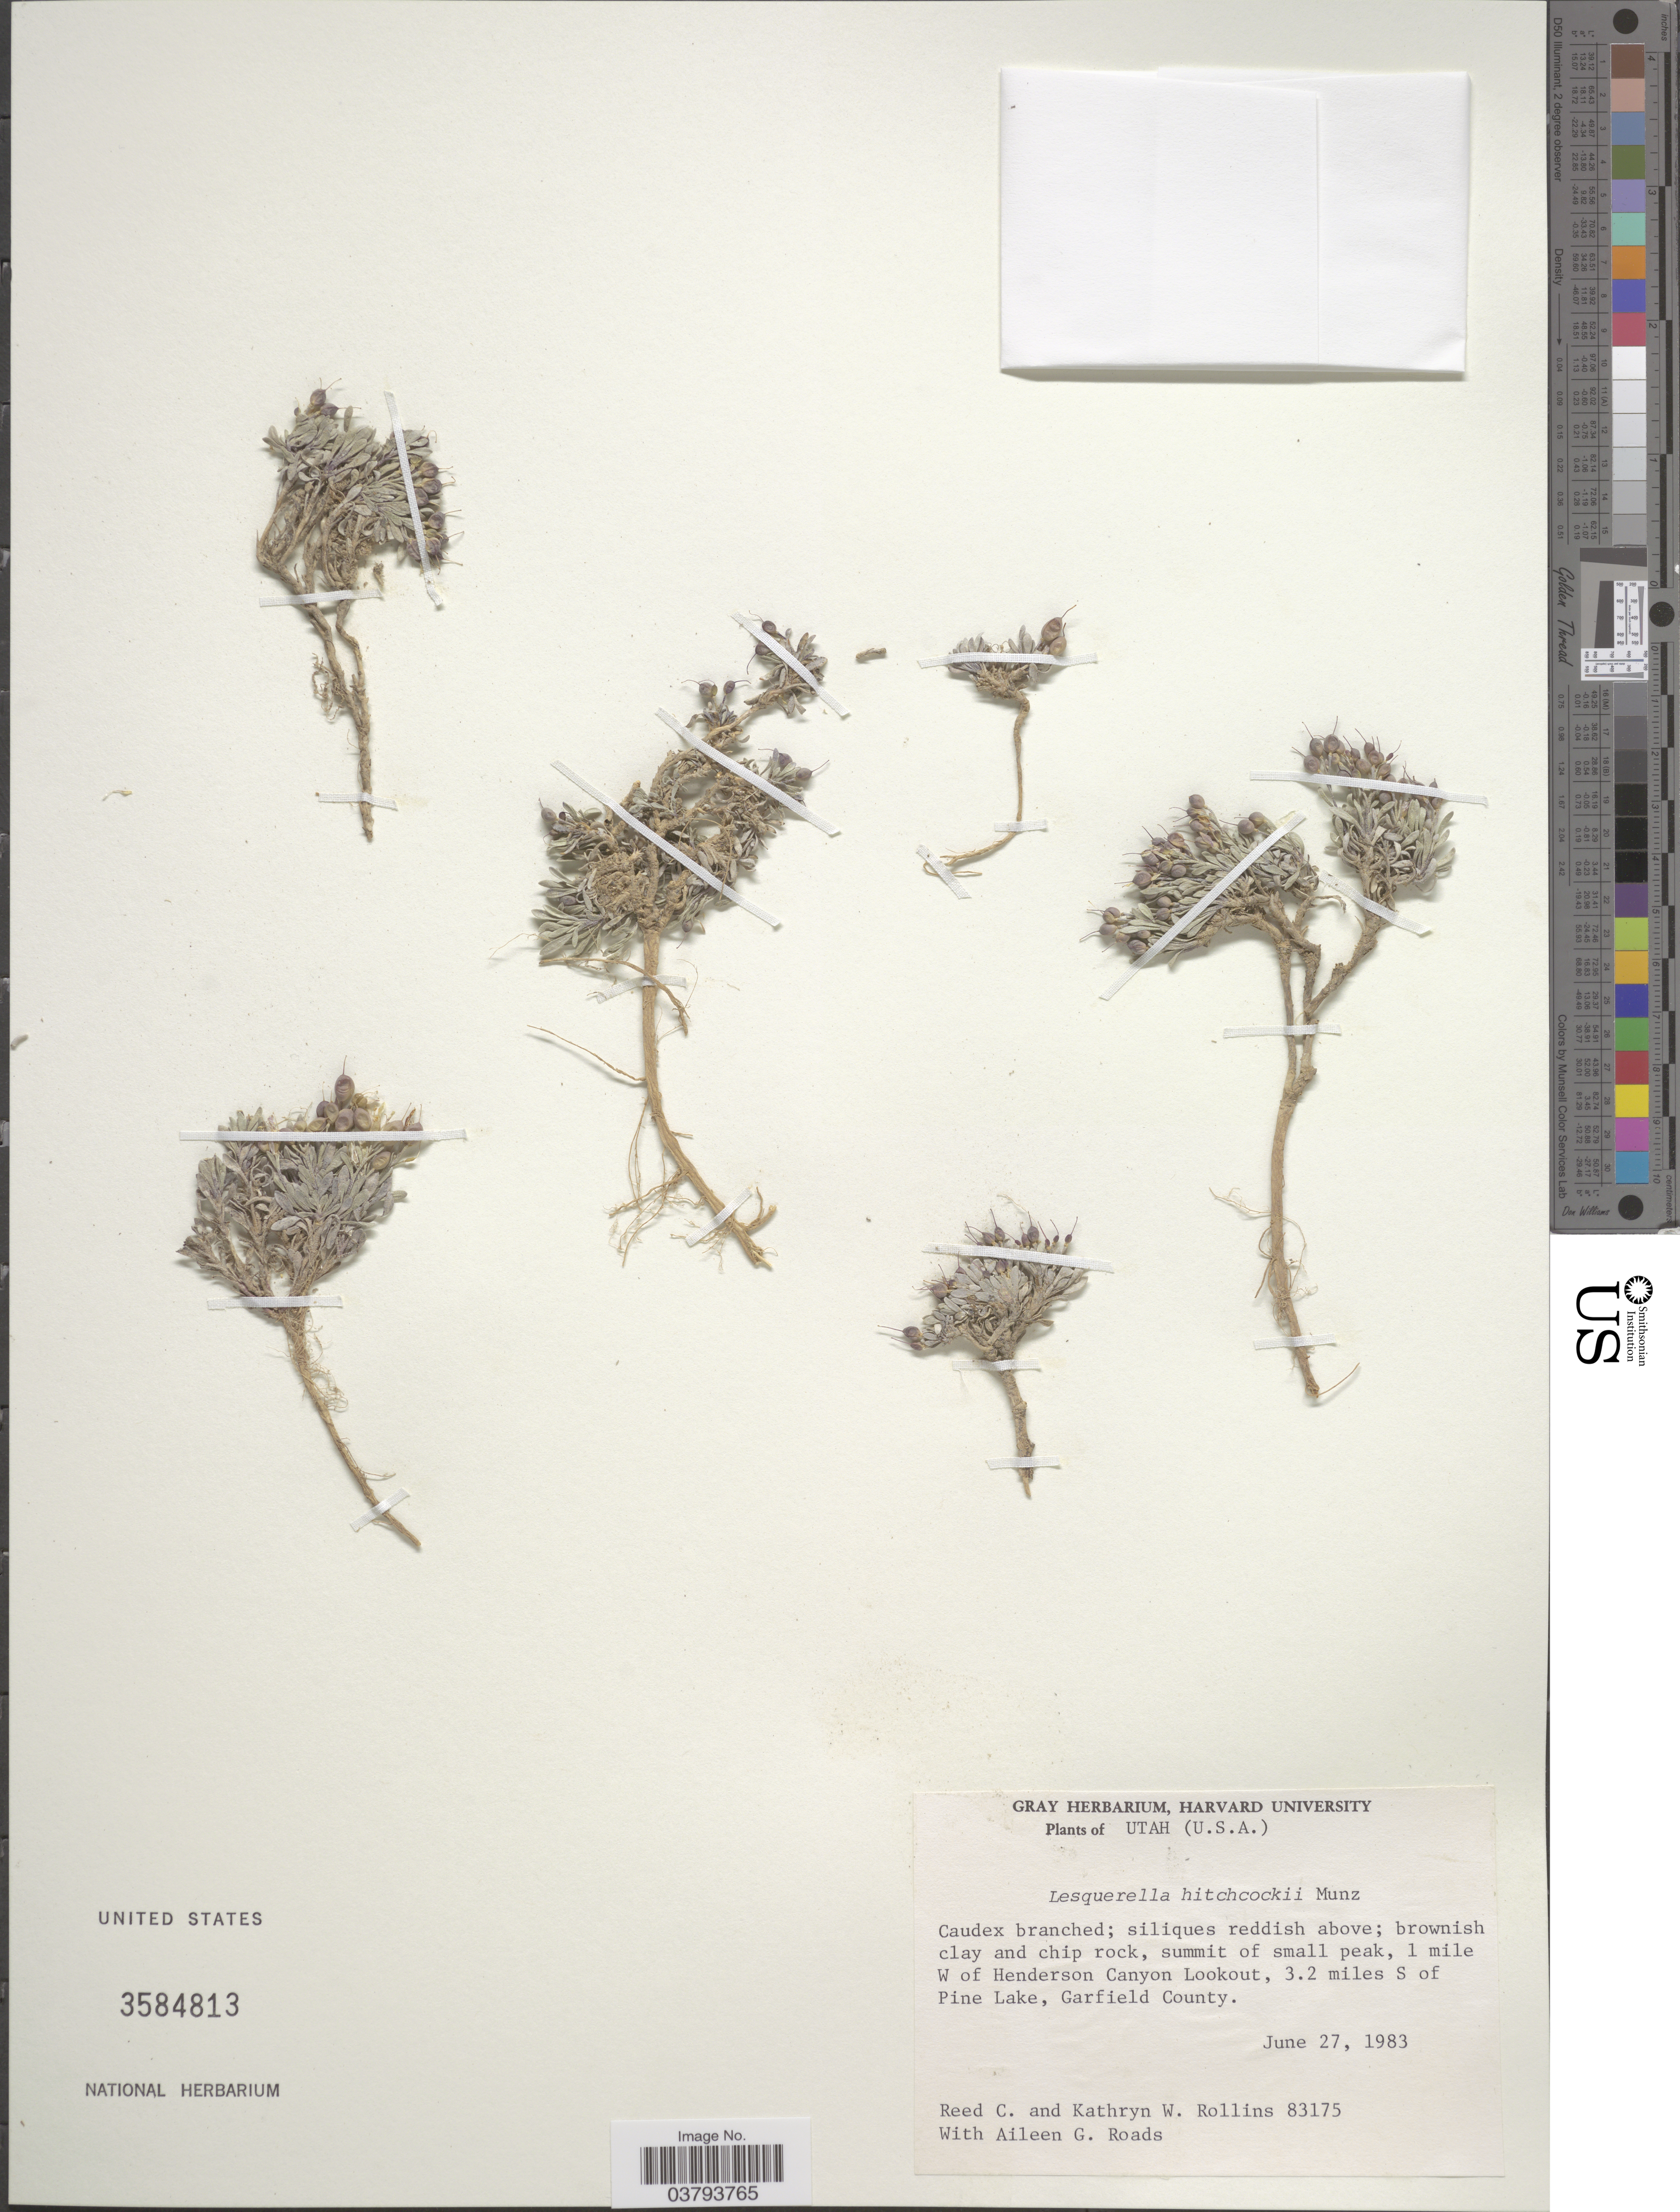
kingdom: Plantae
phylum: Tracheophyta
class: Magnoliopsida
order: Brassicales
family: Brassicaceae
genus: Lesquerella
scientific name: Lesquerella hitchcockii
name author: Munz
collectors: R. C. Rollins, K. W. Rollins & A. Roads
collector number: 83175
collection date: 1983-06-27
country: United States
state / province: Utah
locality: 1 mile W of Henderson Canyon Lookout, 3.2 miles S of Pine Lake, Garfield County.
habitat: summit of small peak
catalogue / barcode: US 3584813